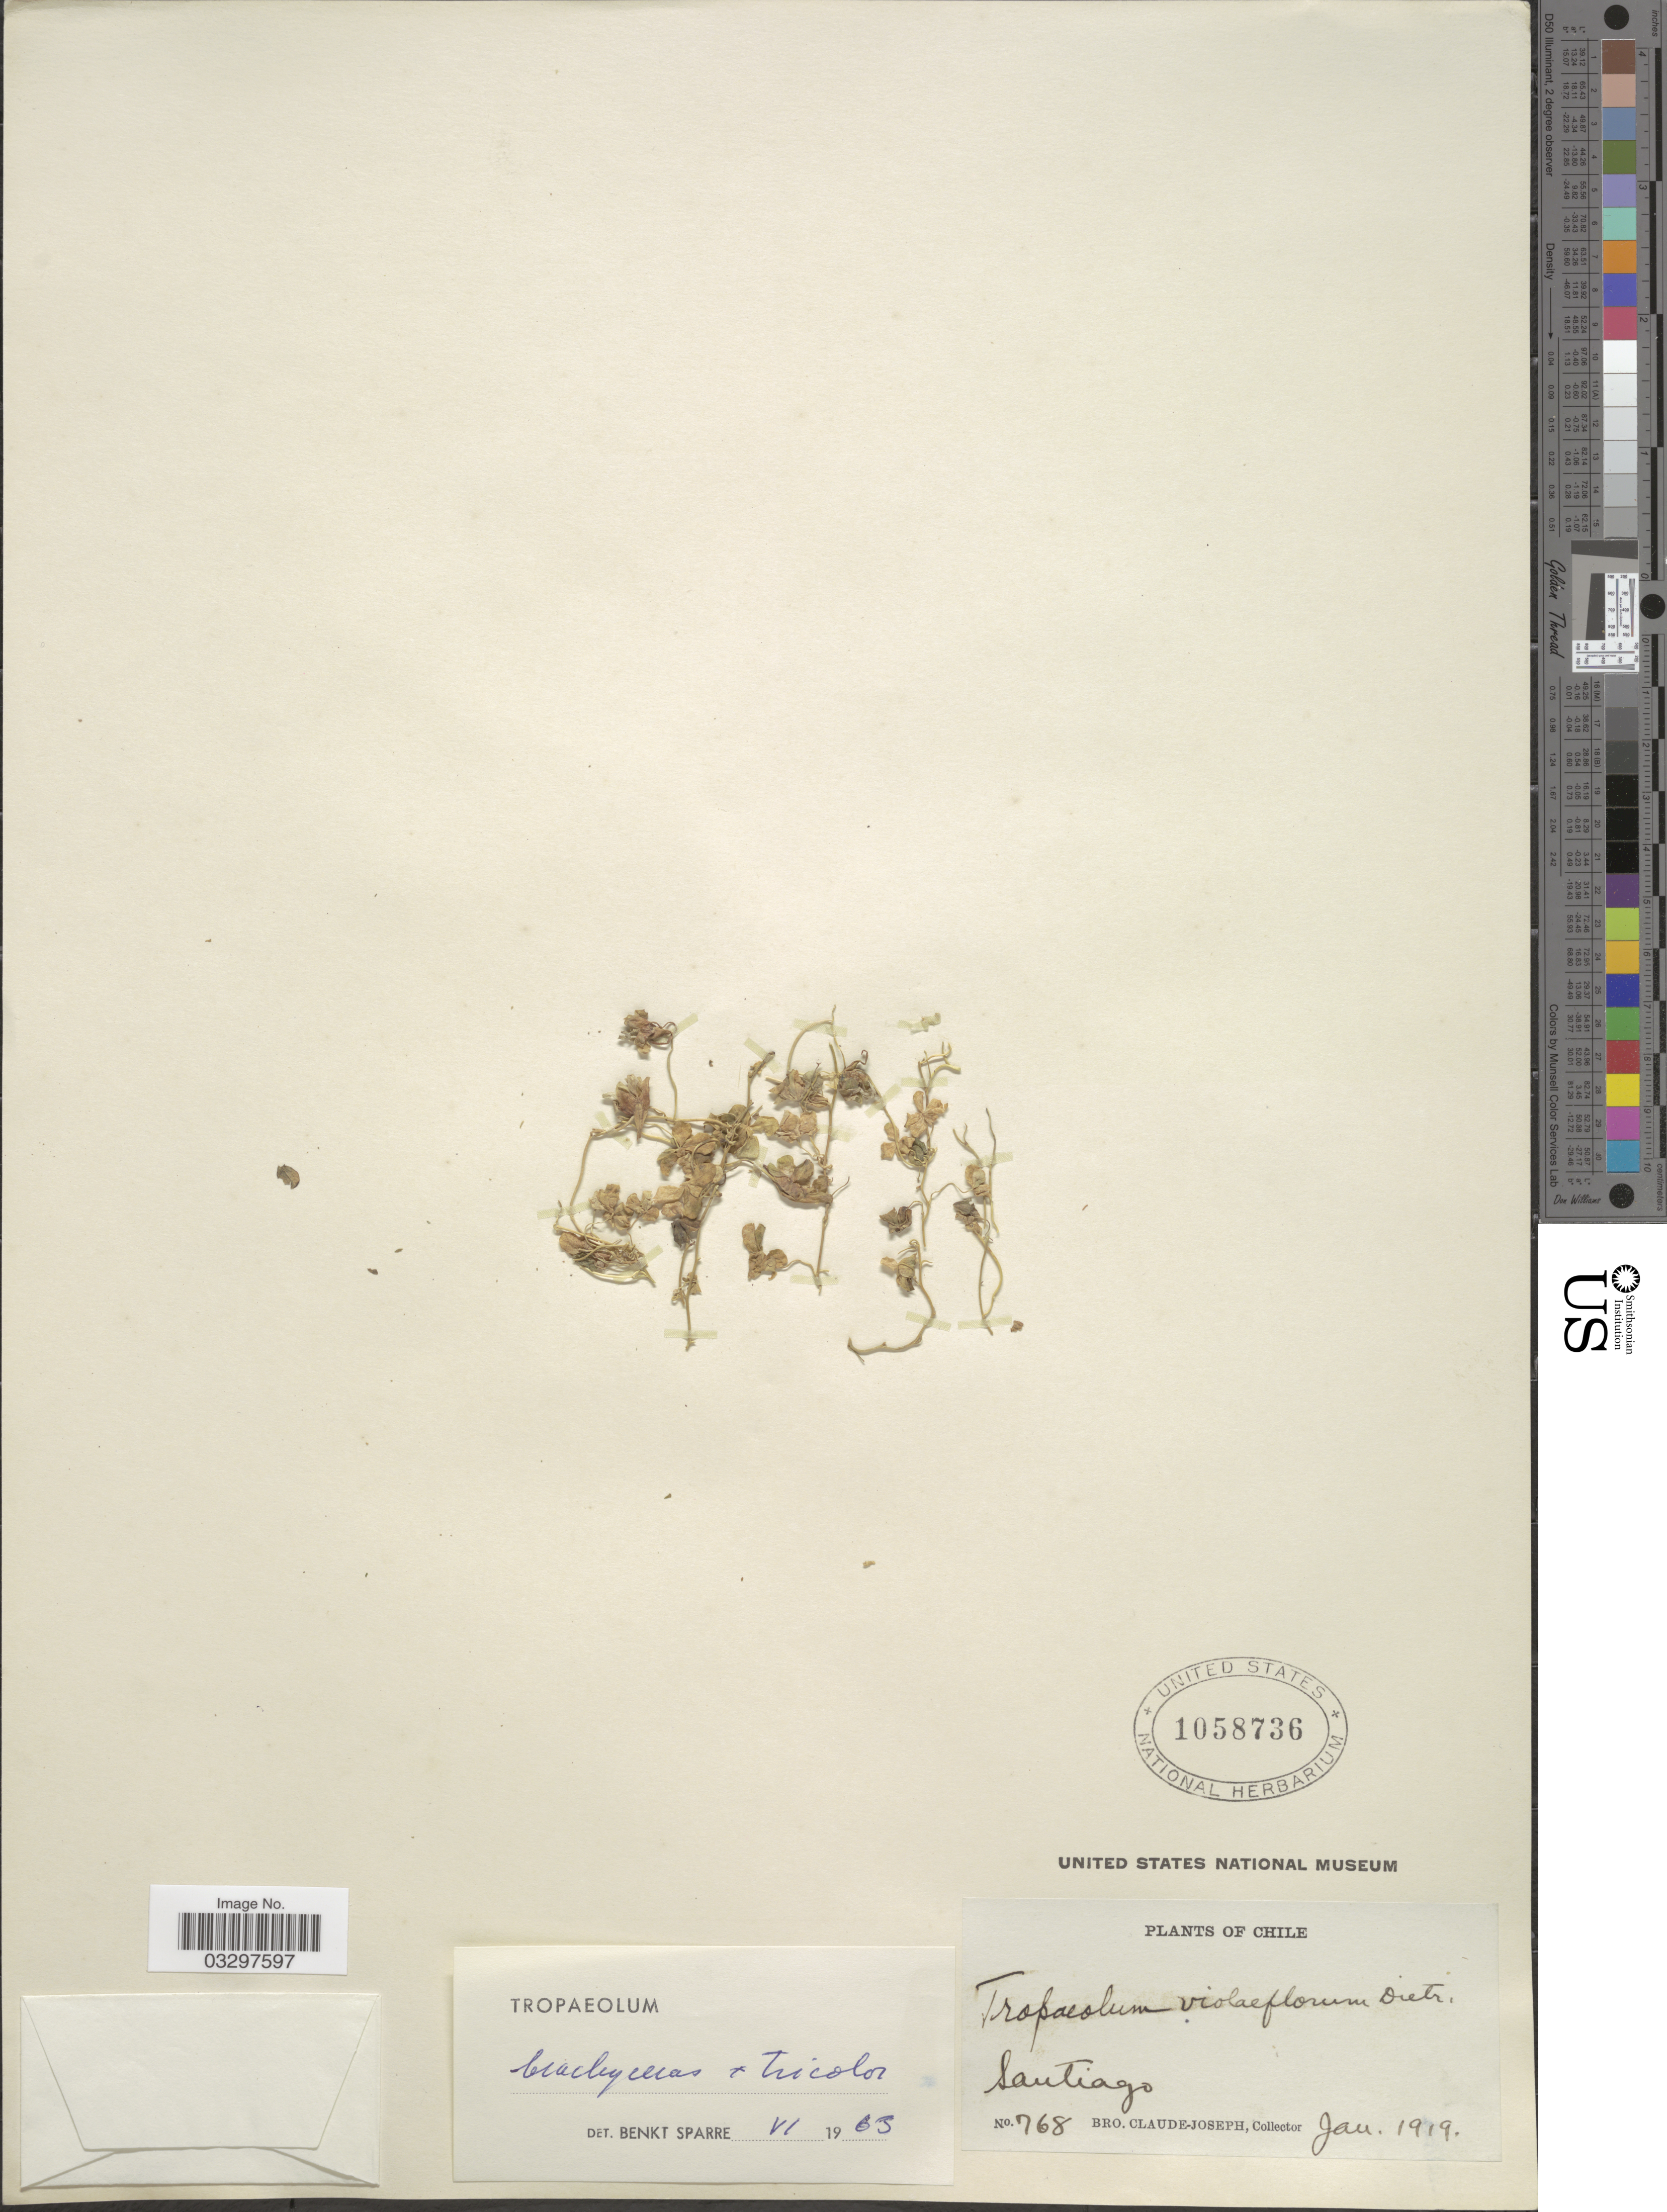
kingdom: Plantae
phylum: Tracheophyta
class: Magnoliopsida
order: Brassicales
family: Tropaeolaceae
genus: Tropaeolum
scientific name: Tropaeolum brachyceras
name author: Hook. & Arn.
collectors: Bro. Claude-Joseph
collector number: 768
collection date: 1919-01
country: Chile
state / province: Región Metropolitana (RM)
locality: Santiago.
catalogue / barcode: US 1058736